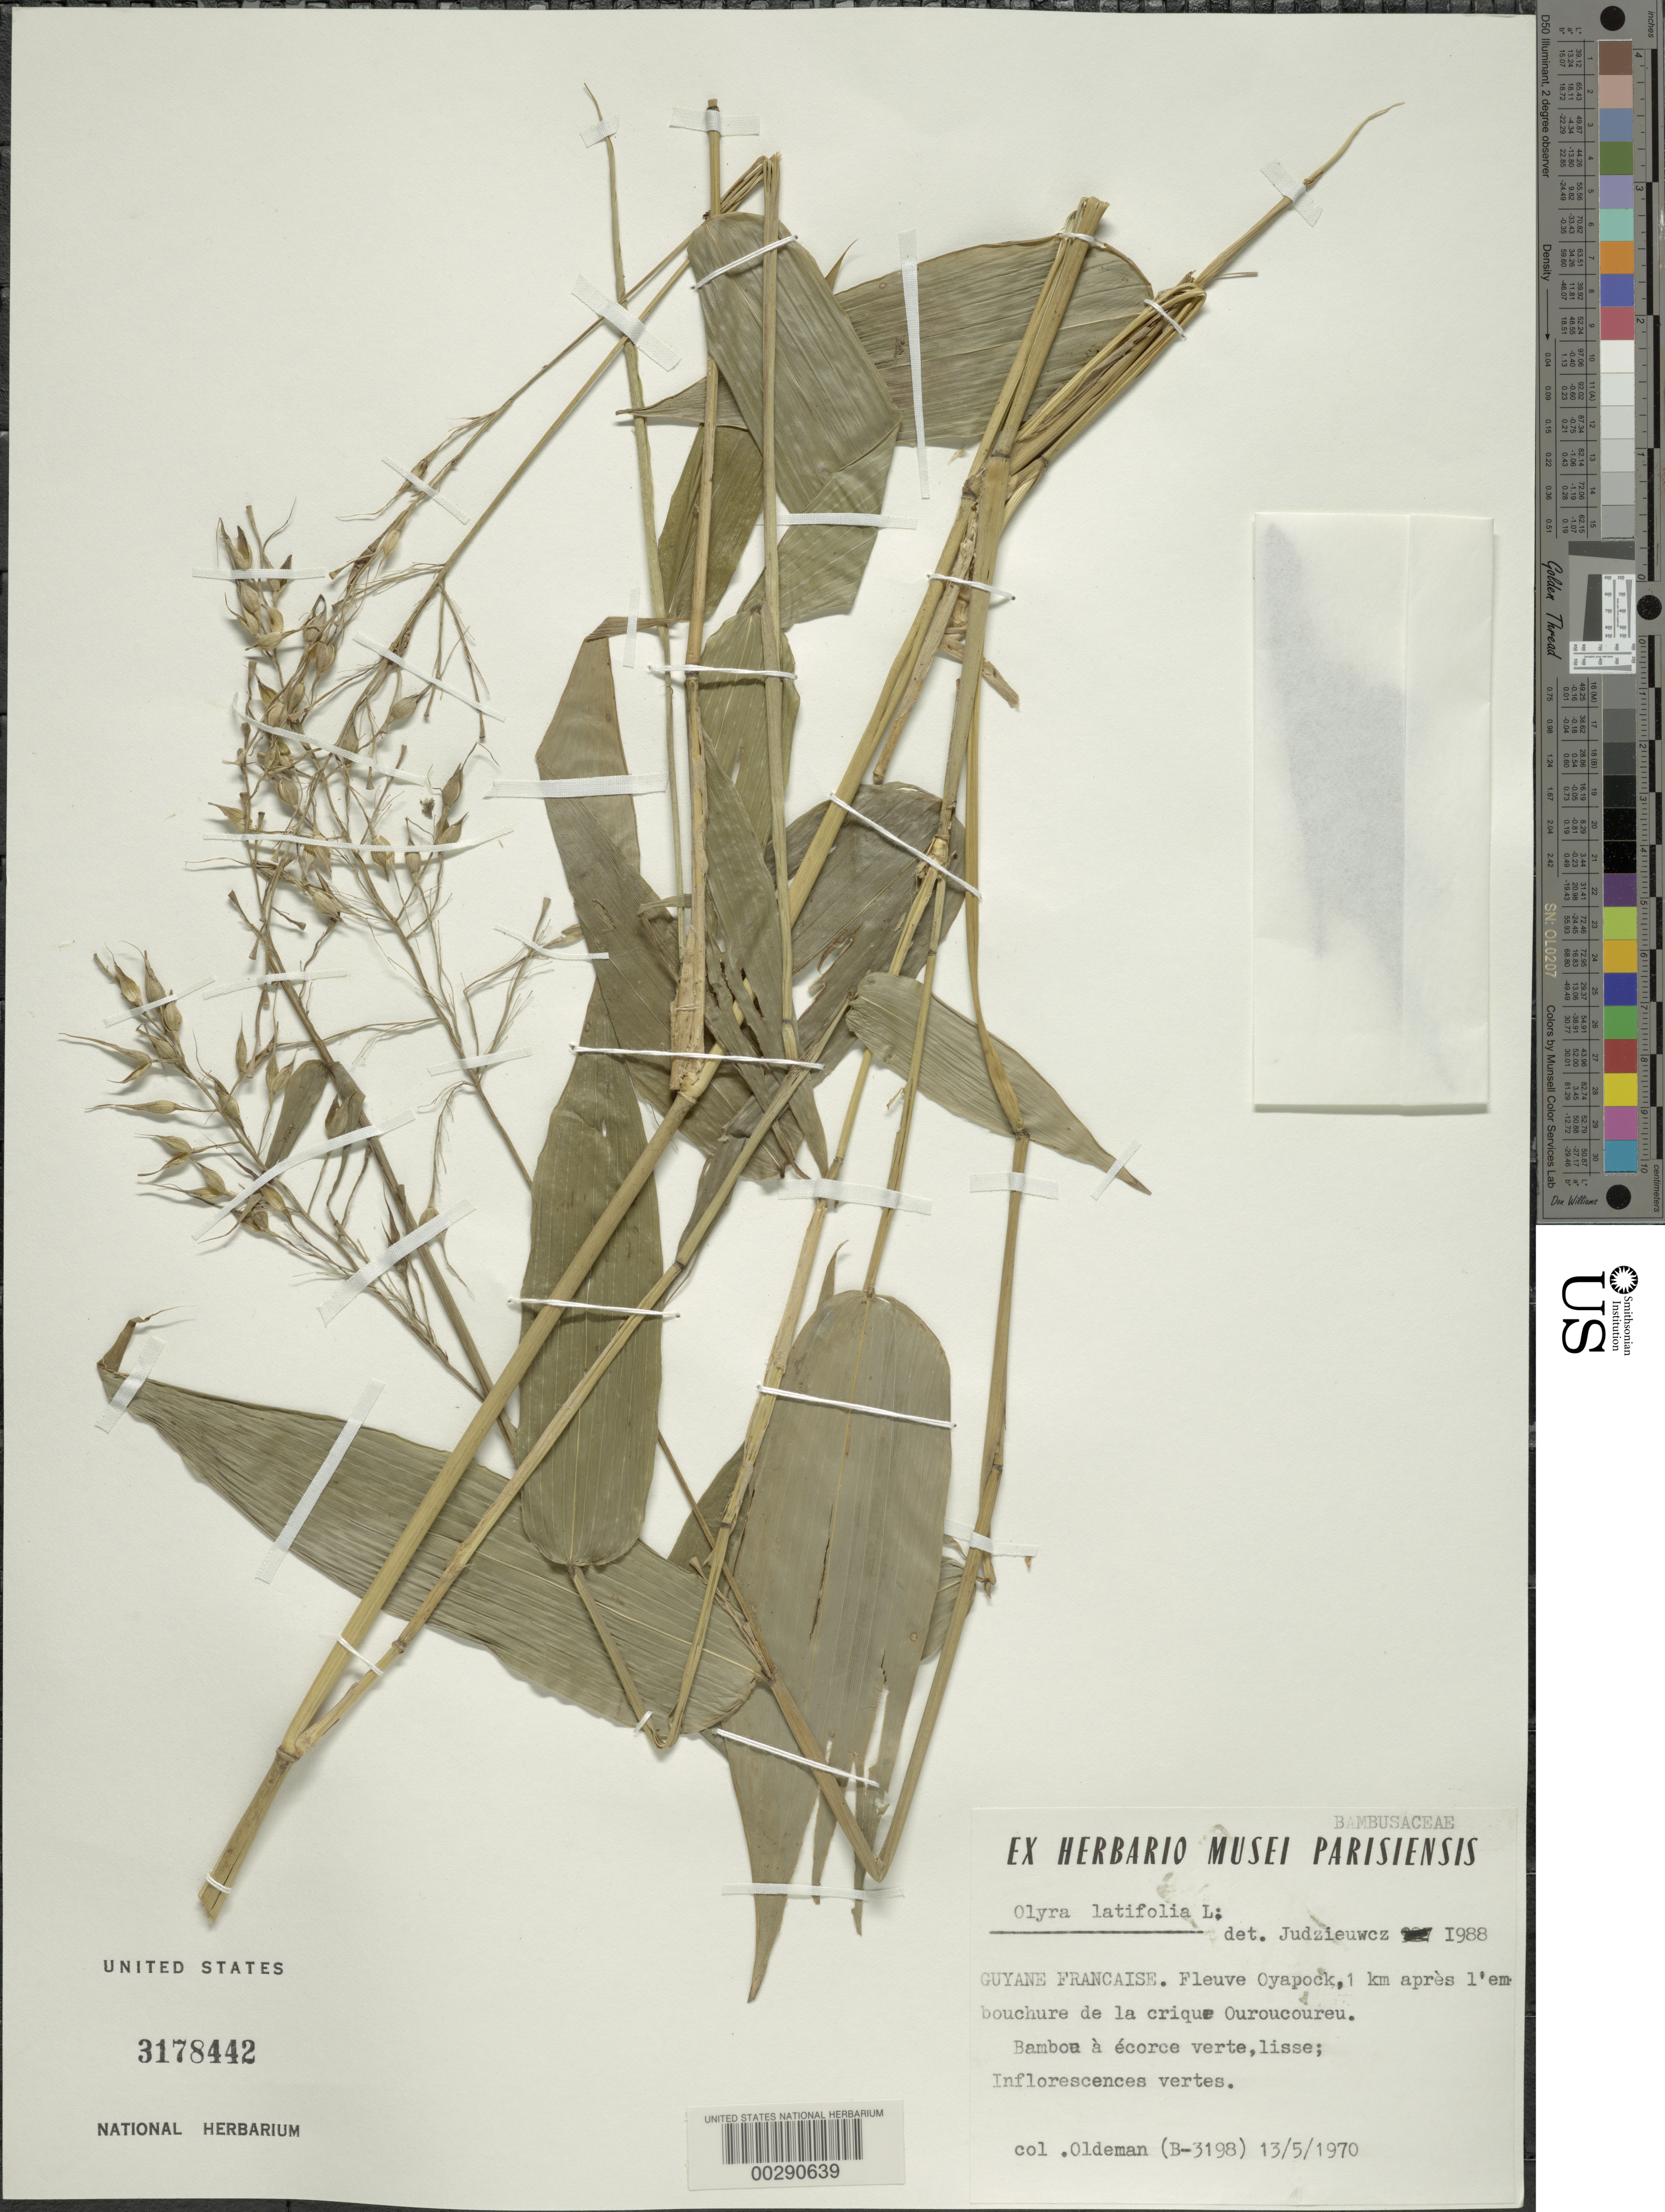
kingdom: Plantae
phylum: Tracheophyta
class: Liliopsida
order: Poales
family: Poaceae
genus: Olyra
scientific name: Olyra latifolia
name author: L.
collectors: R. Oldeman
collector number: B-3198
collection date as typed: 13 May 1970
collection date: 1970-05-13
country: French Guiana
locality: River Oyapock, 1 km after the mouth of the creek Ouroucoureu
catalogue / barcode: US 3178442